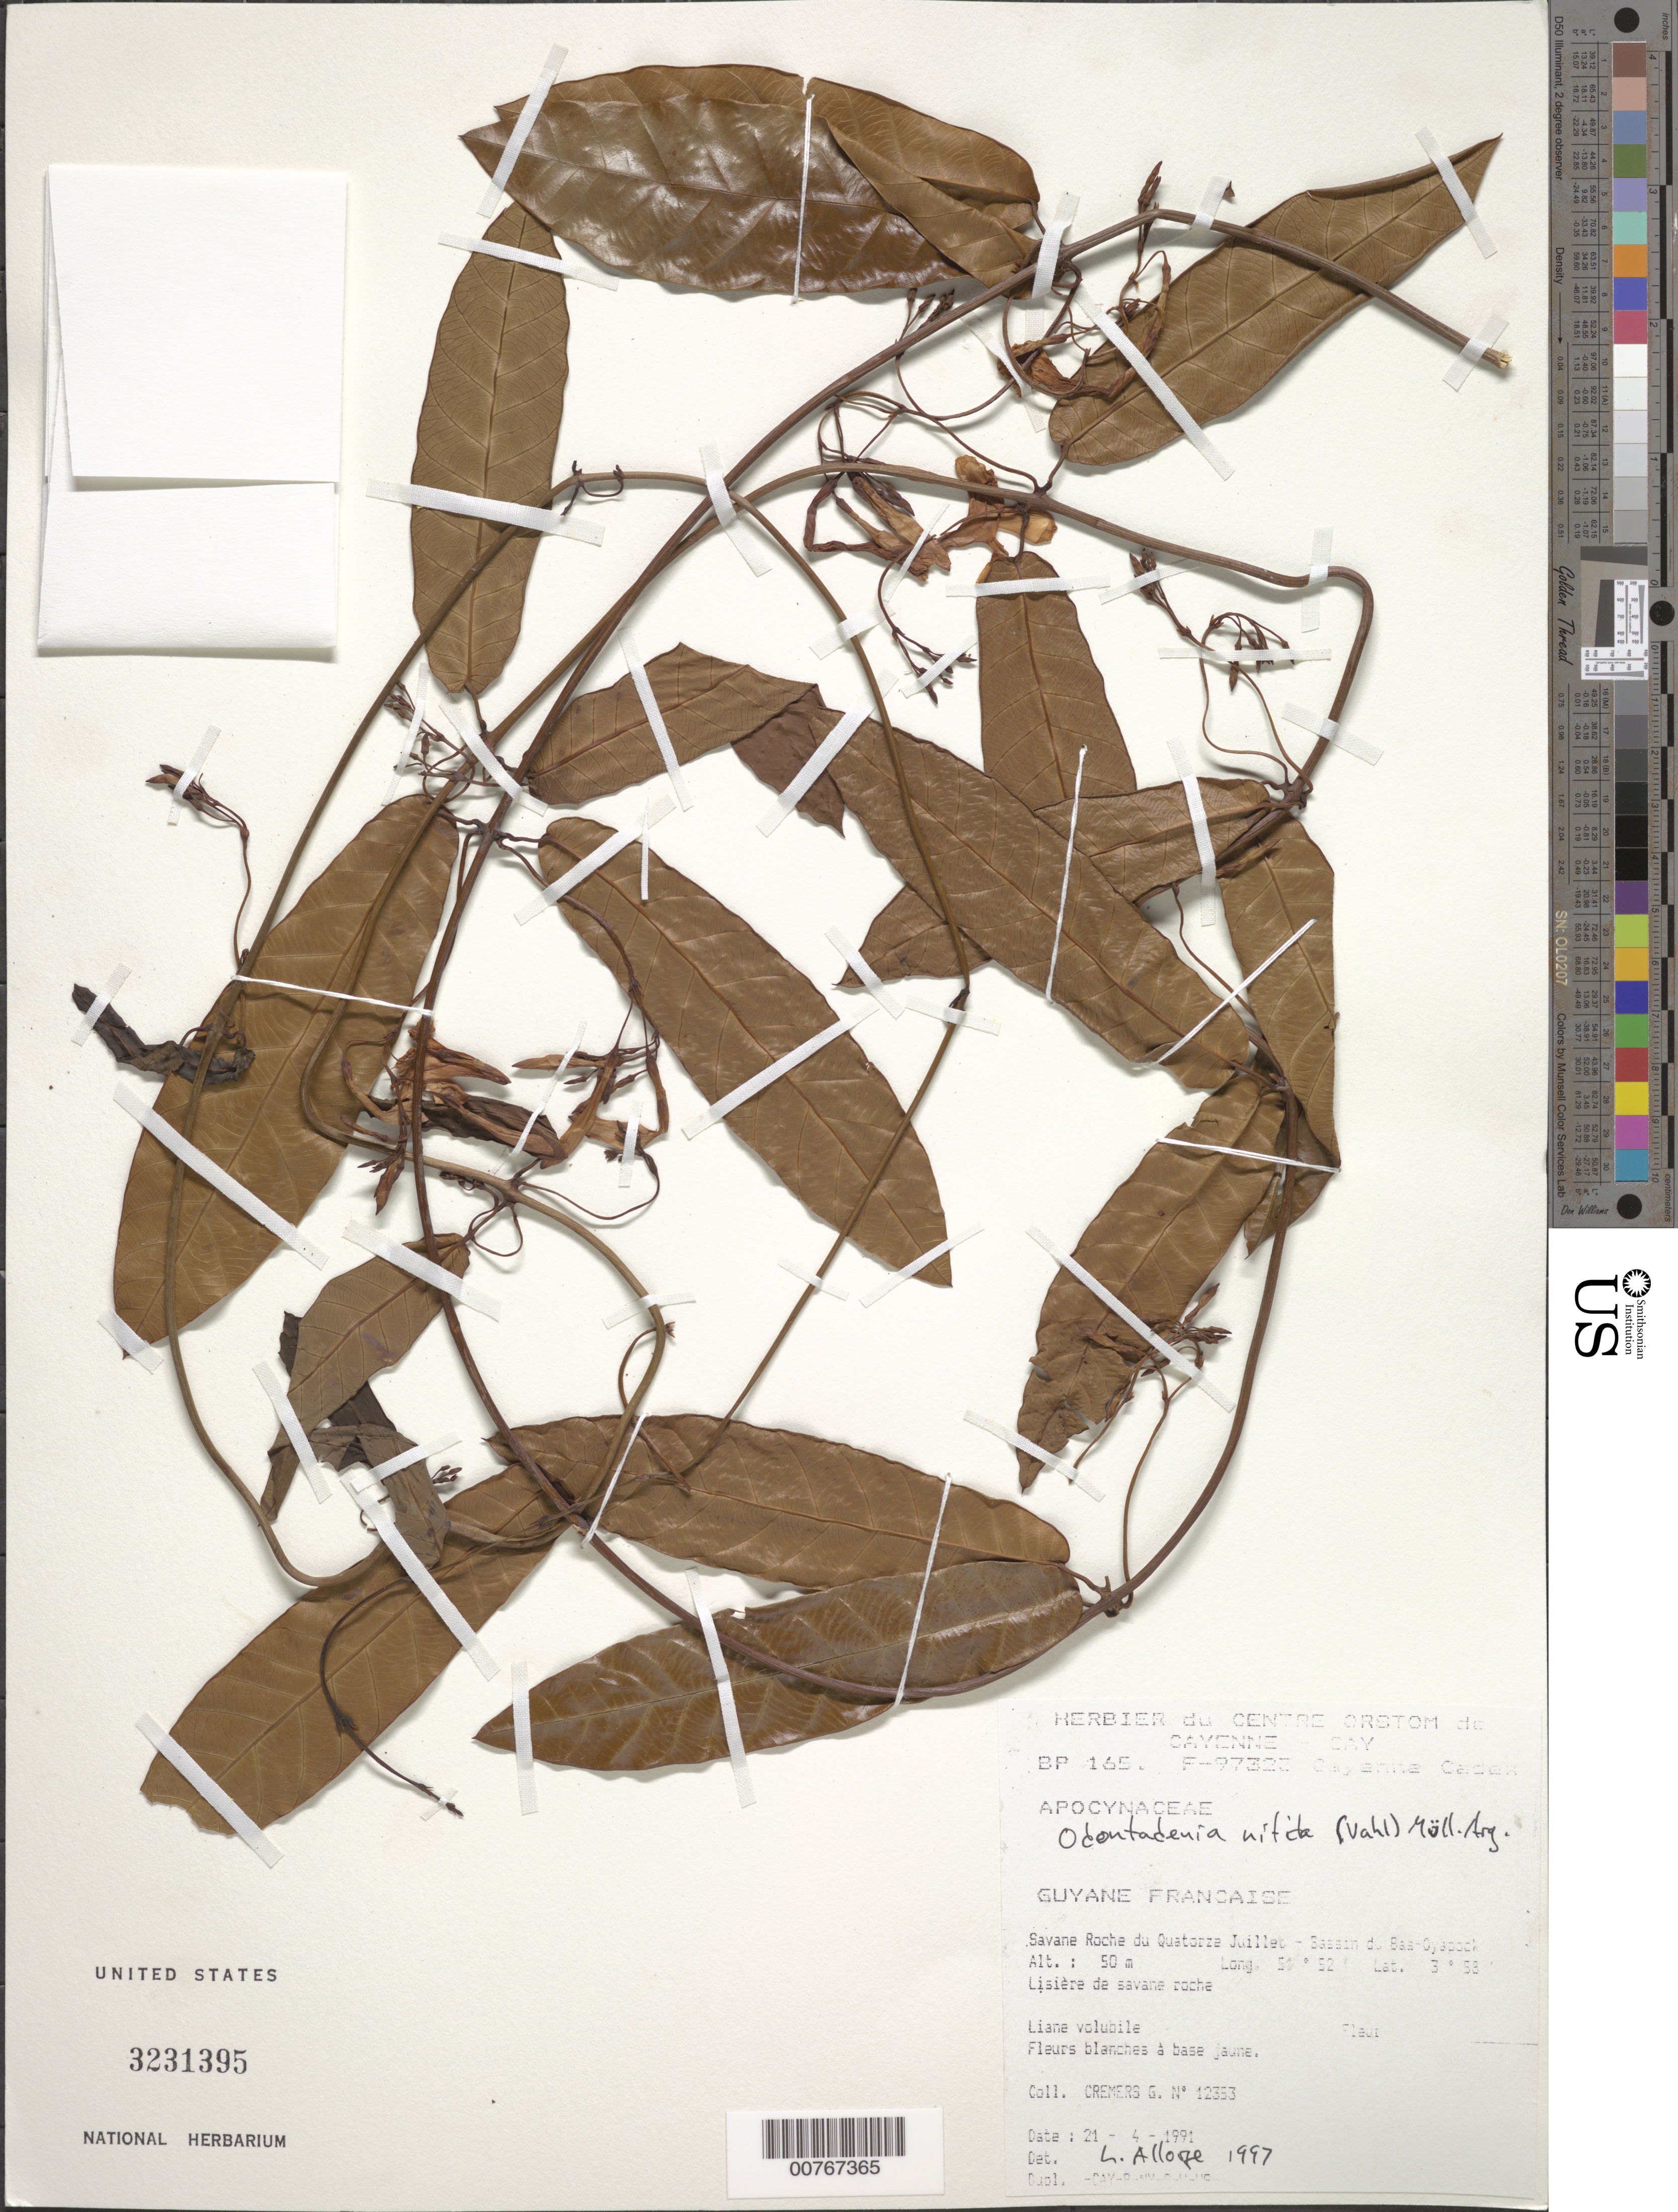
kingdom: Plantae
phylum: Tracheophyta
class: Magnoliopsida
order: Gentianales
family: Apocynaceae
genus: Odontadenia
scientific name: Odontadenia nitida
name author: (Vahl) Müll. Arg.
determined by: Allorge, L.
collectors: G. Cremers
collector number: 12353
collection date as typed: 21-Apr-91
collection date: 1991-04-21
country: French Guiana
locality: Savane Roche du Quatorze Juillet, Bassin du Bas-Oyapock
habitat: Lisiere de savane roche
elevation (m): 50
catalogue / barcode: US 3231395